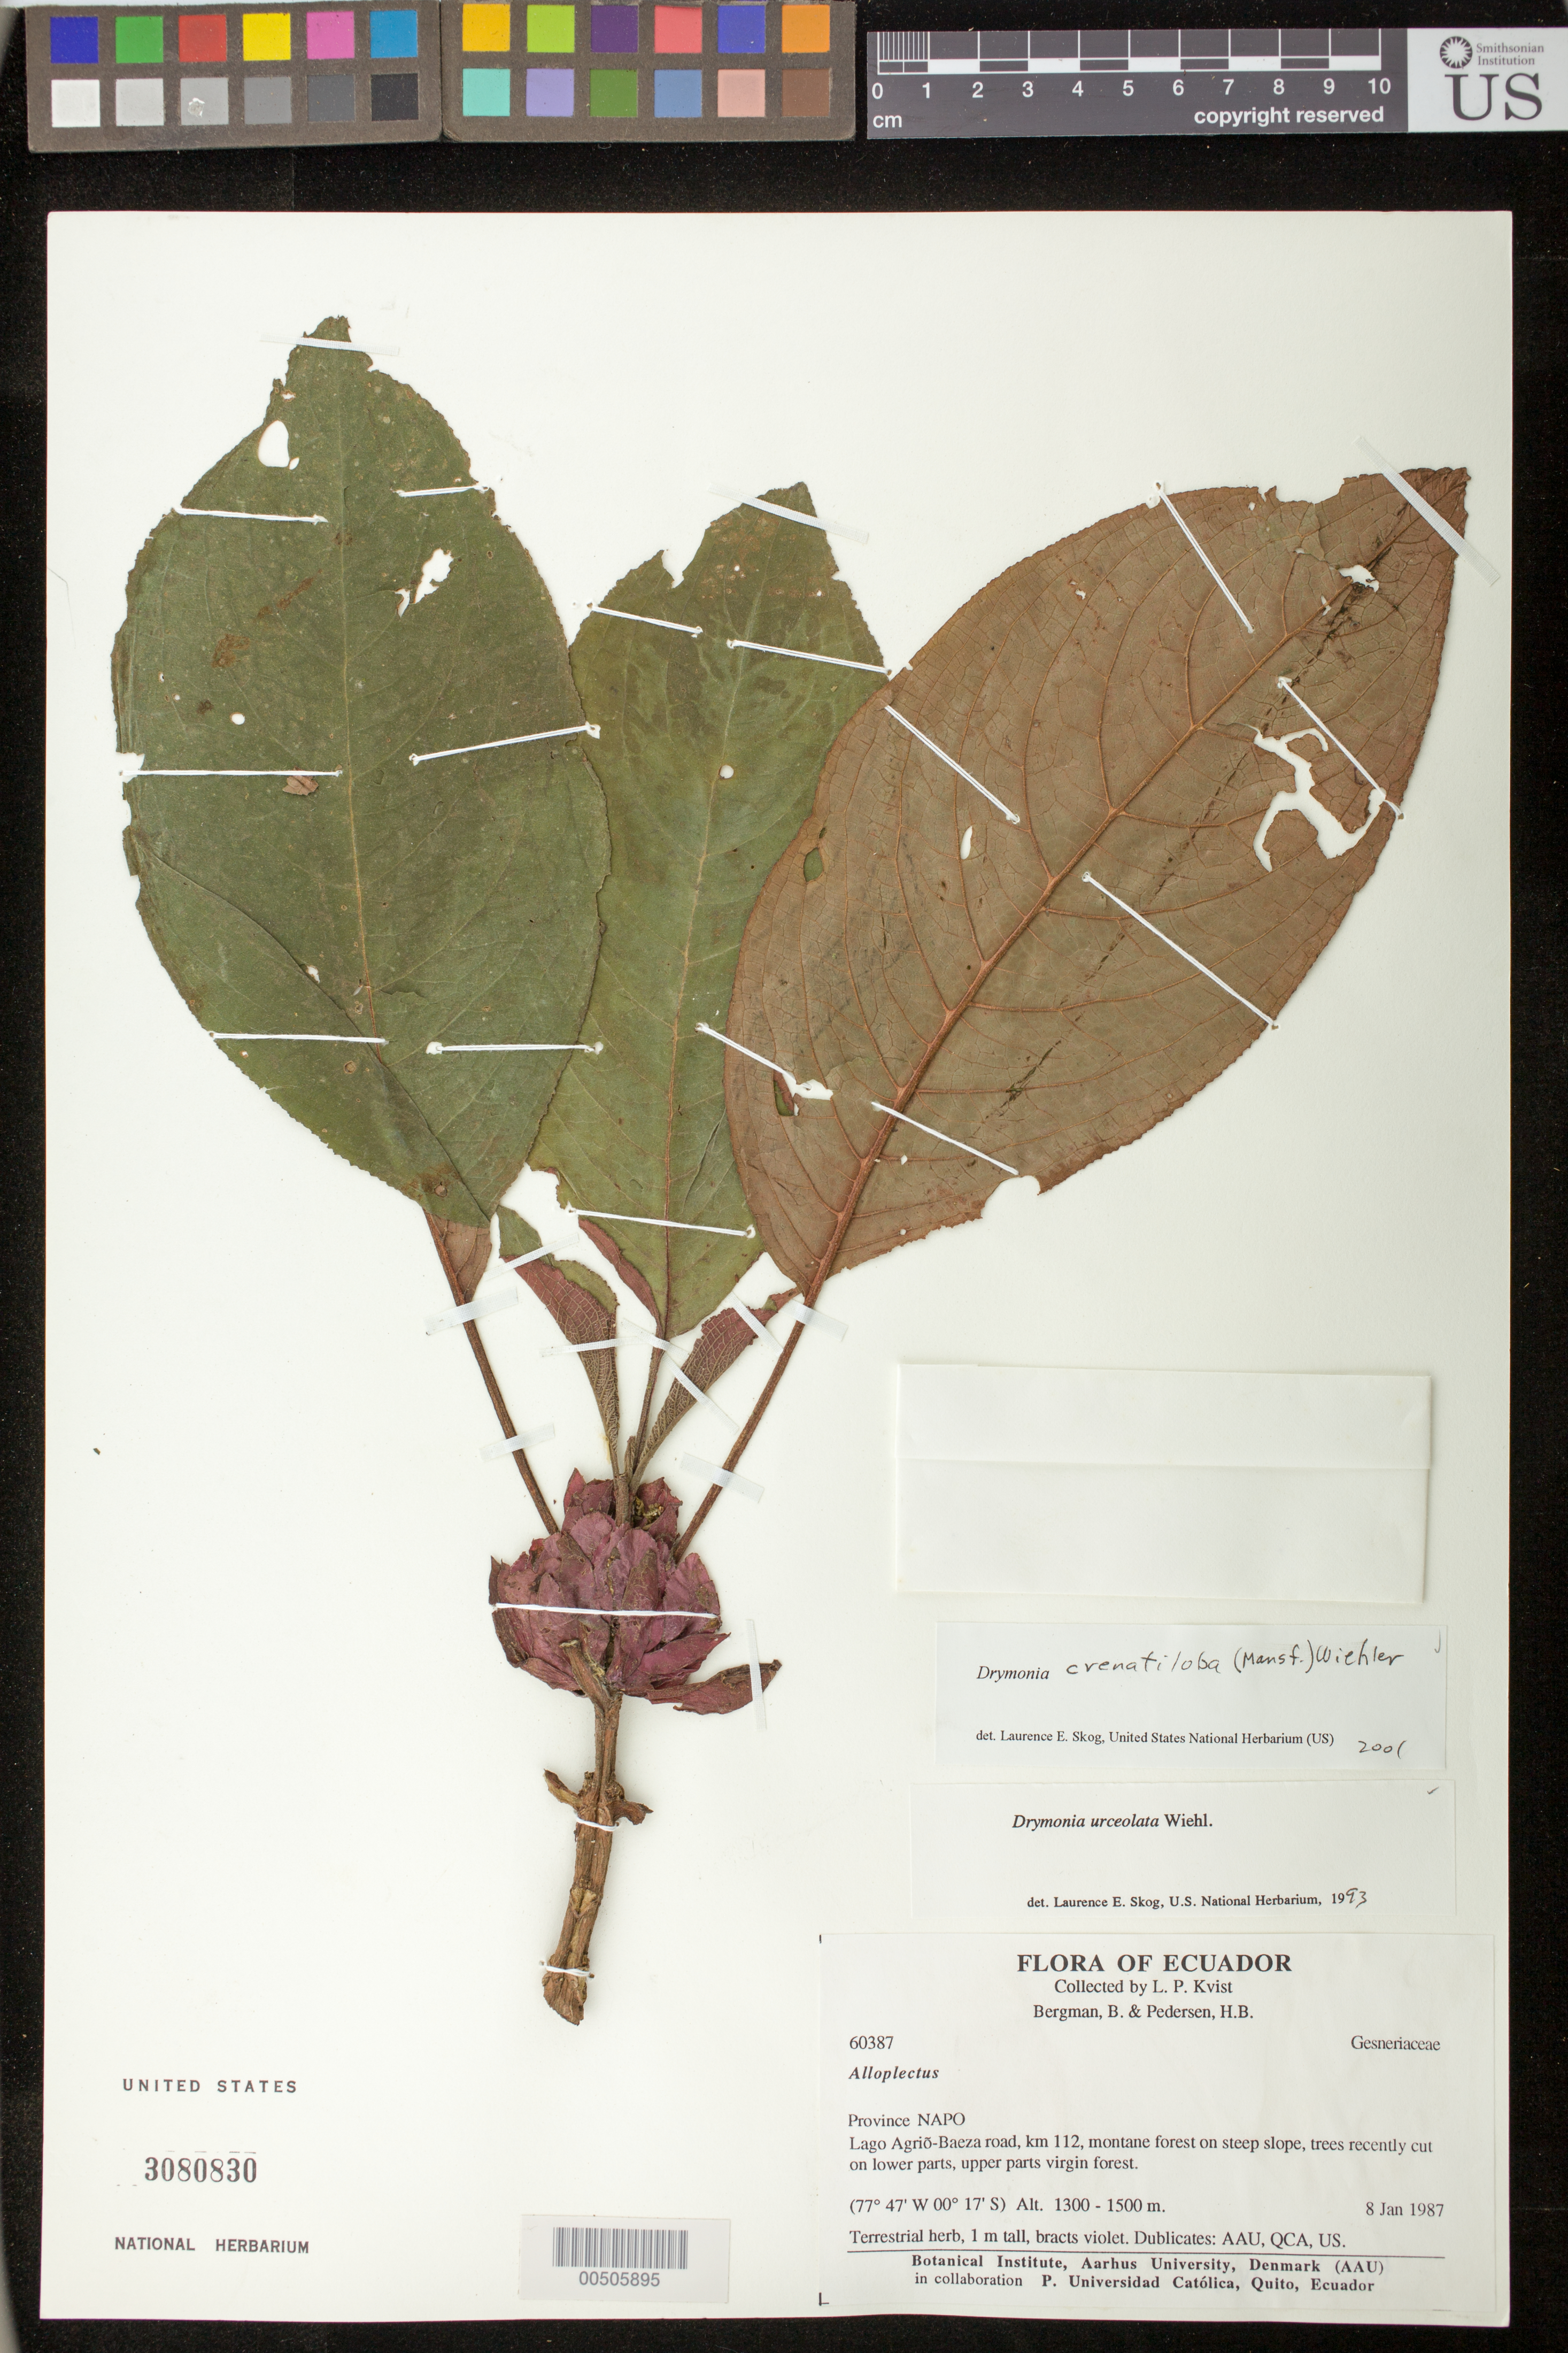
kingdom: Plantae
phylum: Tracheophyta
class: Magnoliopsida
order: Lamiales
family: Gesneriaceae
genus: Drymonia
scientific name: Drymonia crenatiloba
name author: (Mansf.) Wiehler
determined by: Skog, Laurence E.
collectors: L. P. Kvist, B. Bergman & H. B. Pedersen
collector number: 60387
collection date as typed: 08 Jan 1987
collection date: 1987-01-08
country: Ecuador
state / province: Napo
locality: Lago Agrio-Baeza road, km 112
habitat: Montane forest on steep slope, trees recently cut on lower parts, upper parts virgin forest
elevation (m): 1300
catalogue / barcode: US 3080830